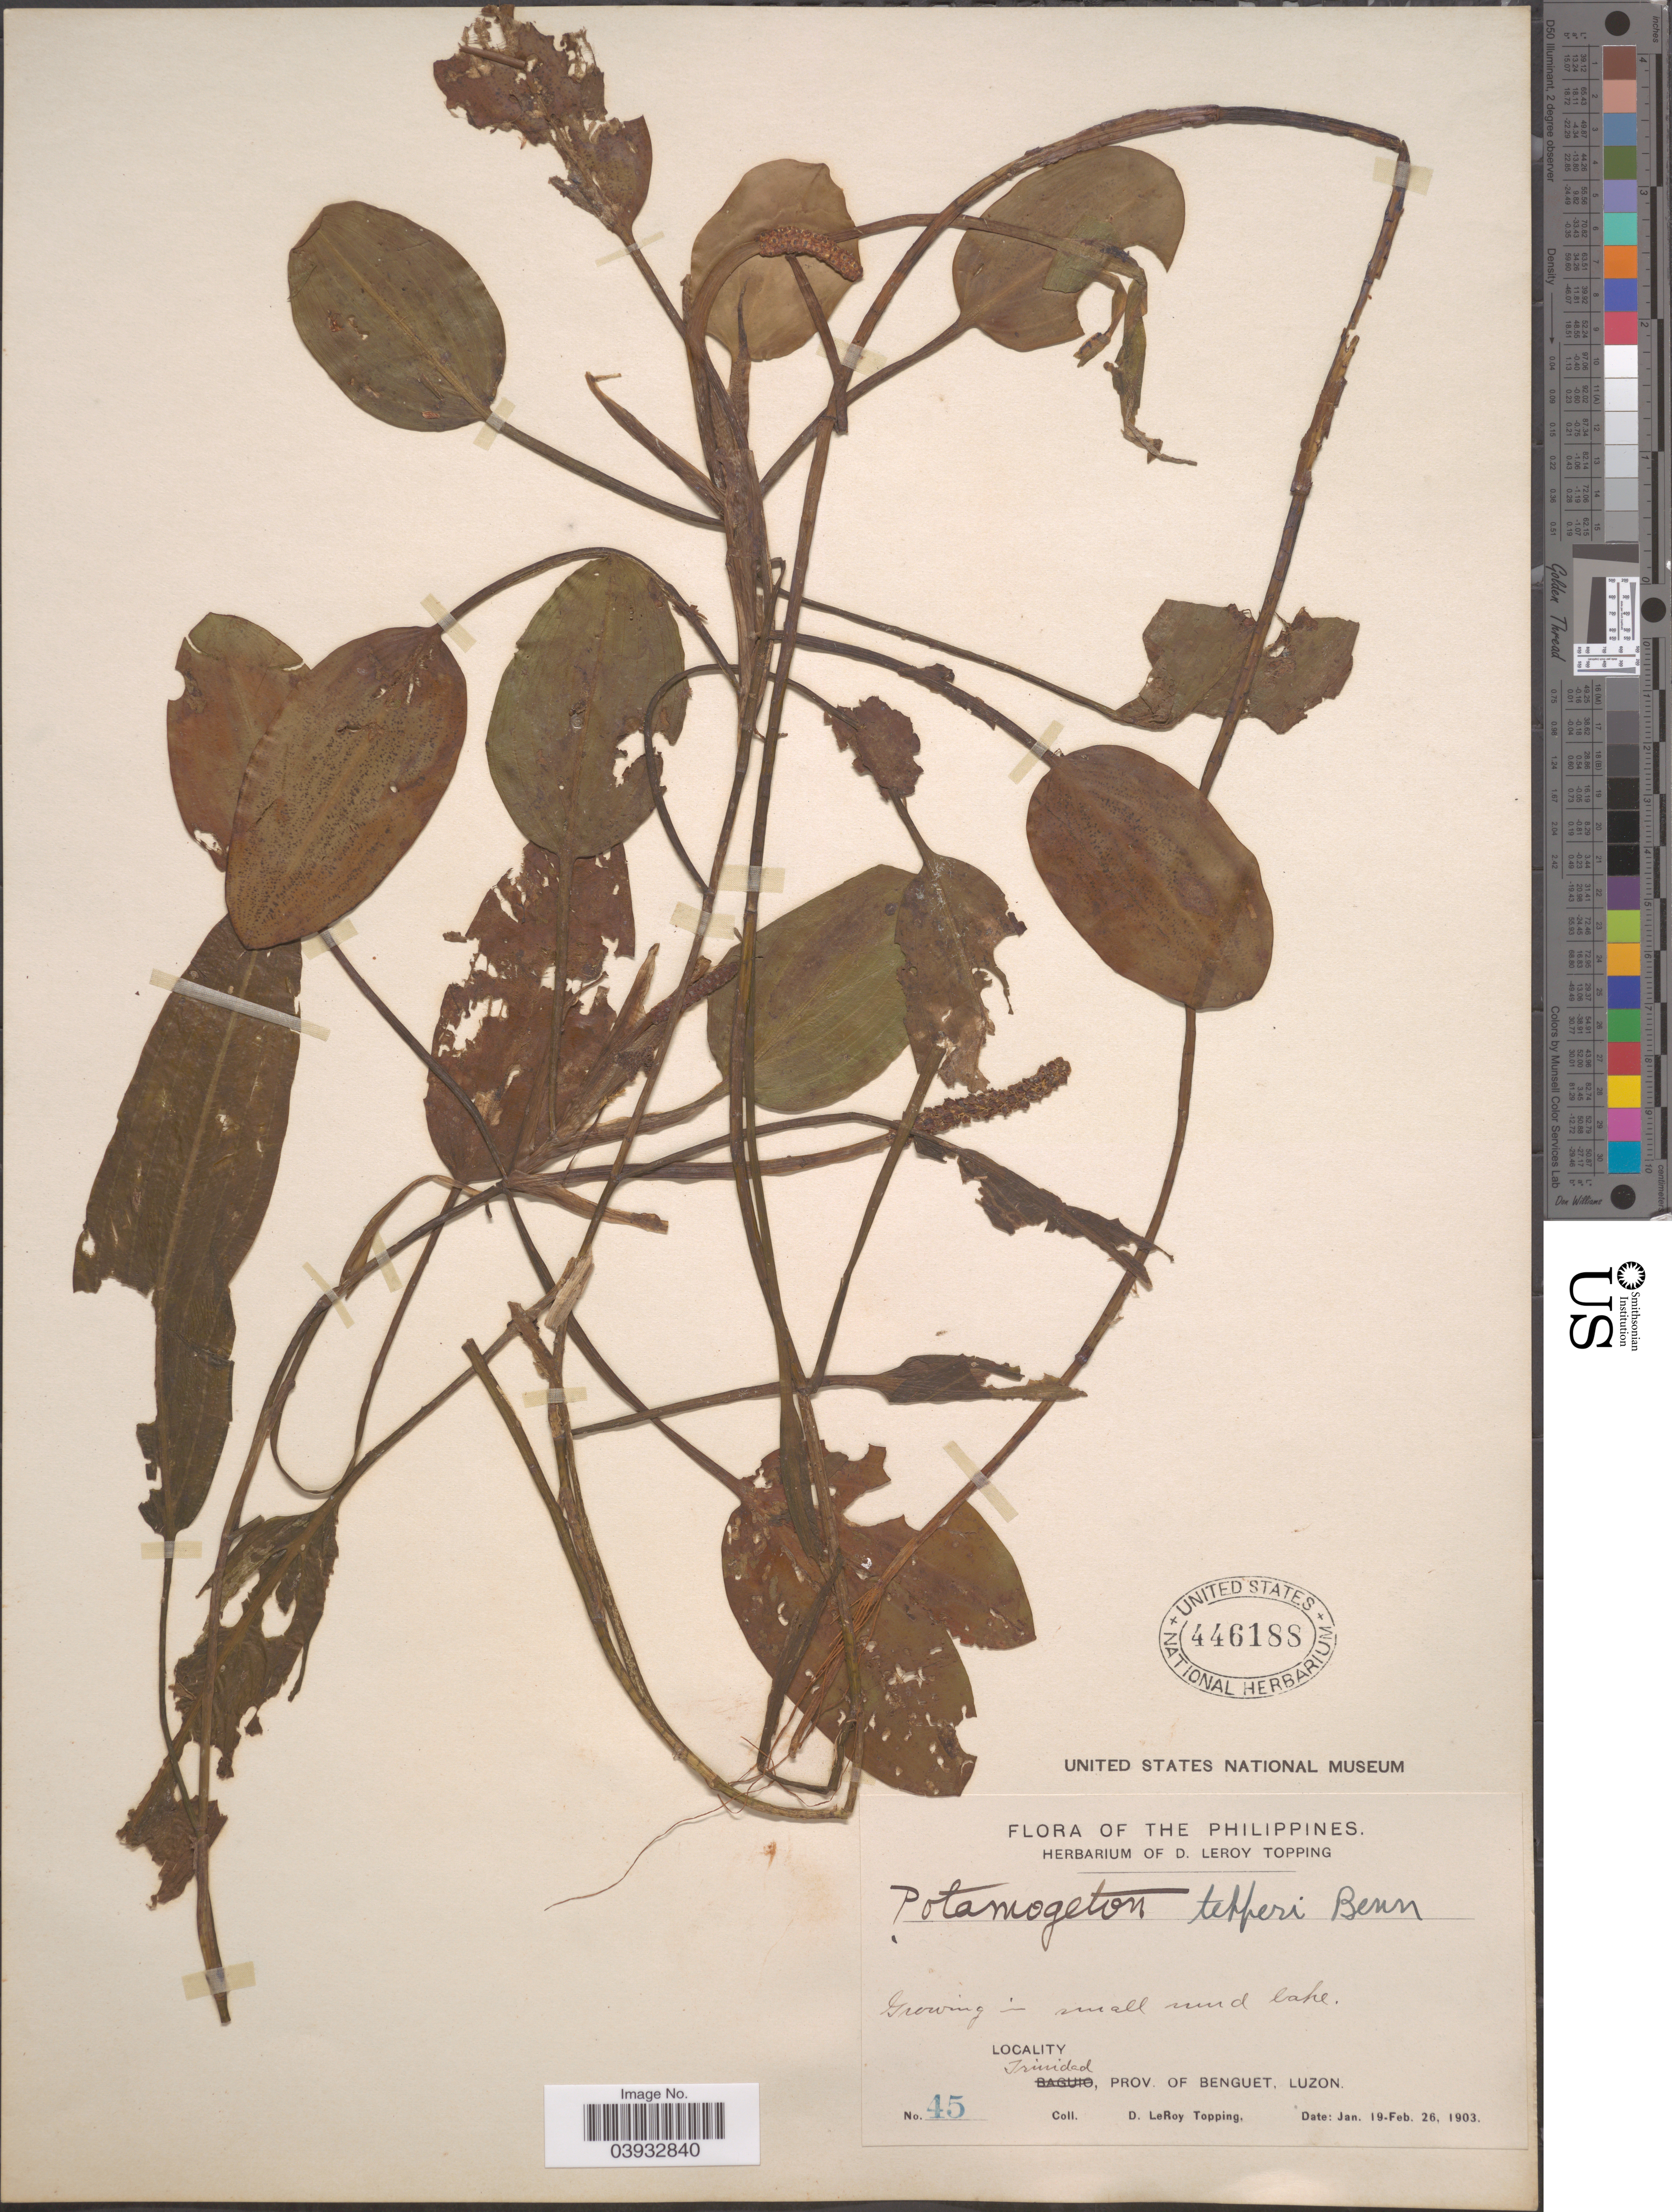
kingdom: Plantae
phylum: Tracheophyta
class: Liliopsida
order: Alismatales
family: Potamogetonaceae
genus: Potamogeton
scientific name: Potamogeton tepperi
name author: A. Benn.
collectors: D. L. Topping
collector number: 45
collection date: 1903-01-19/1903-02-26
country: Philippines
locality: Trinidad, Prov. of Benguet, Luzon.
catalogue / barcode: US 446188